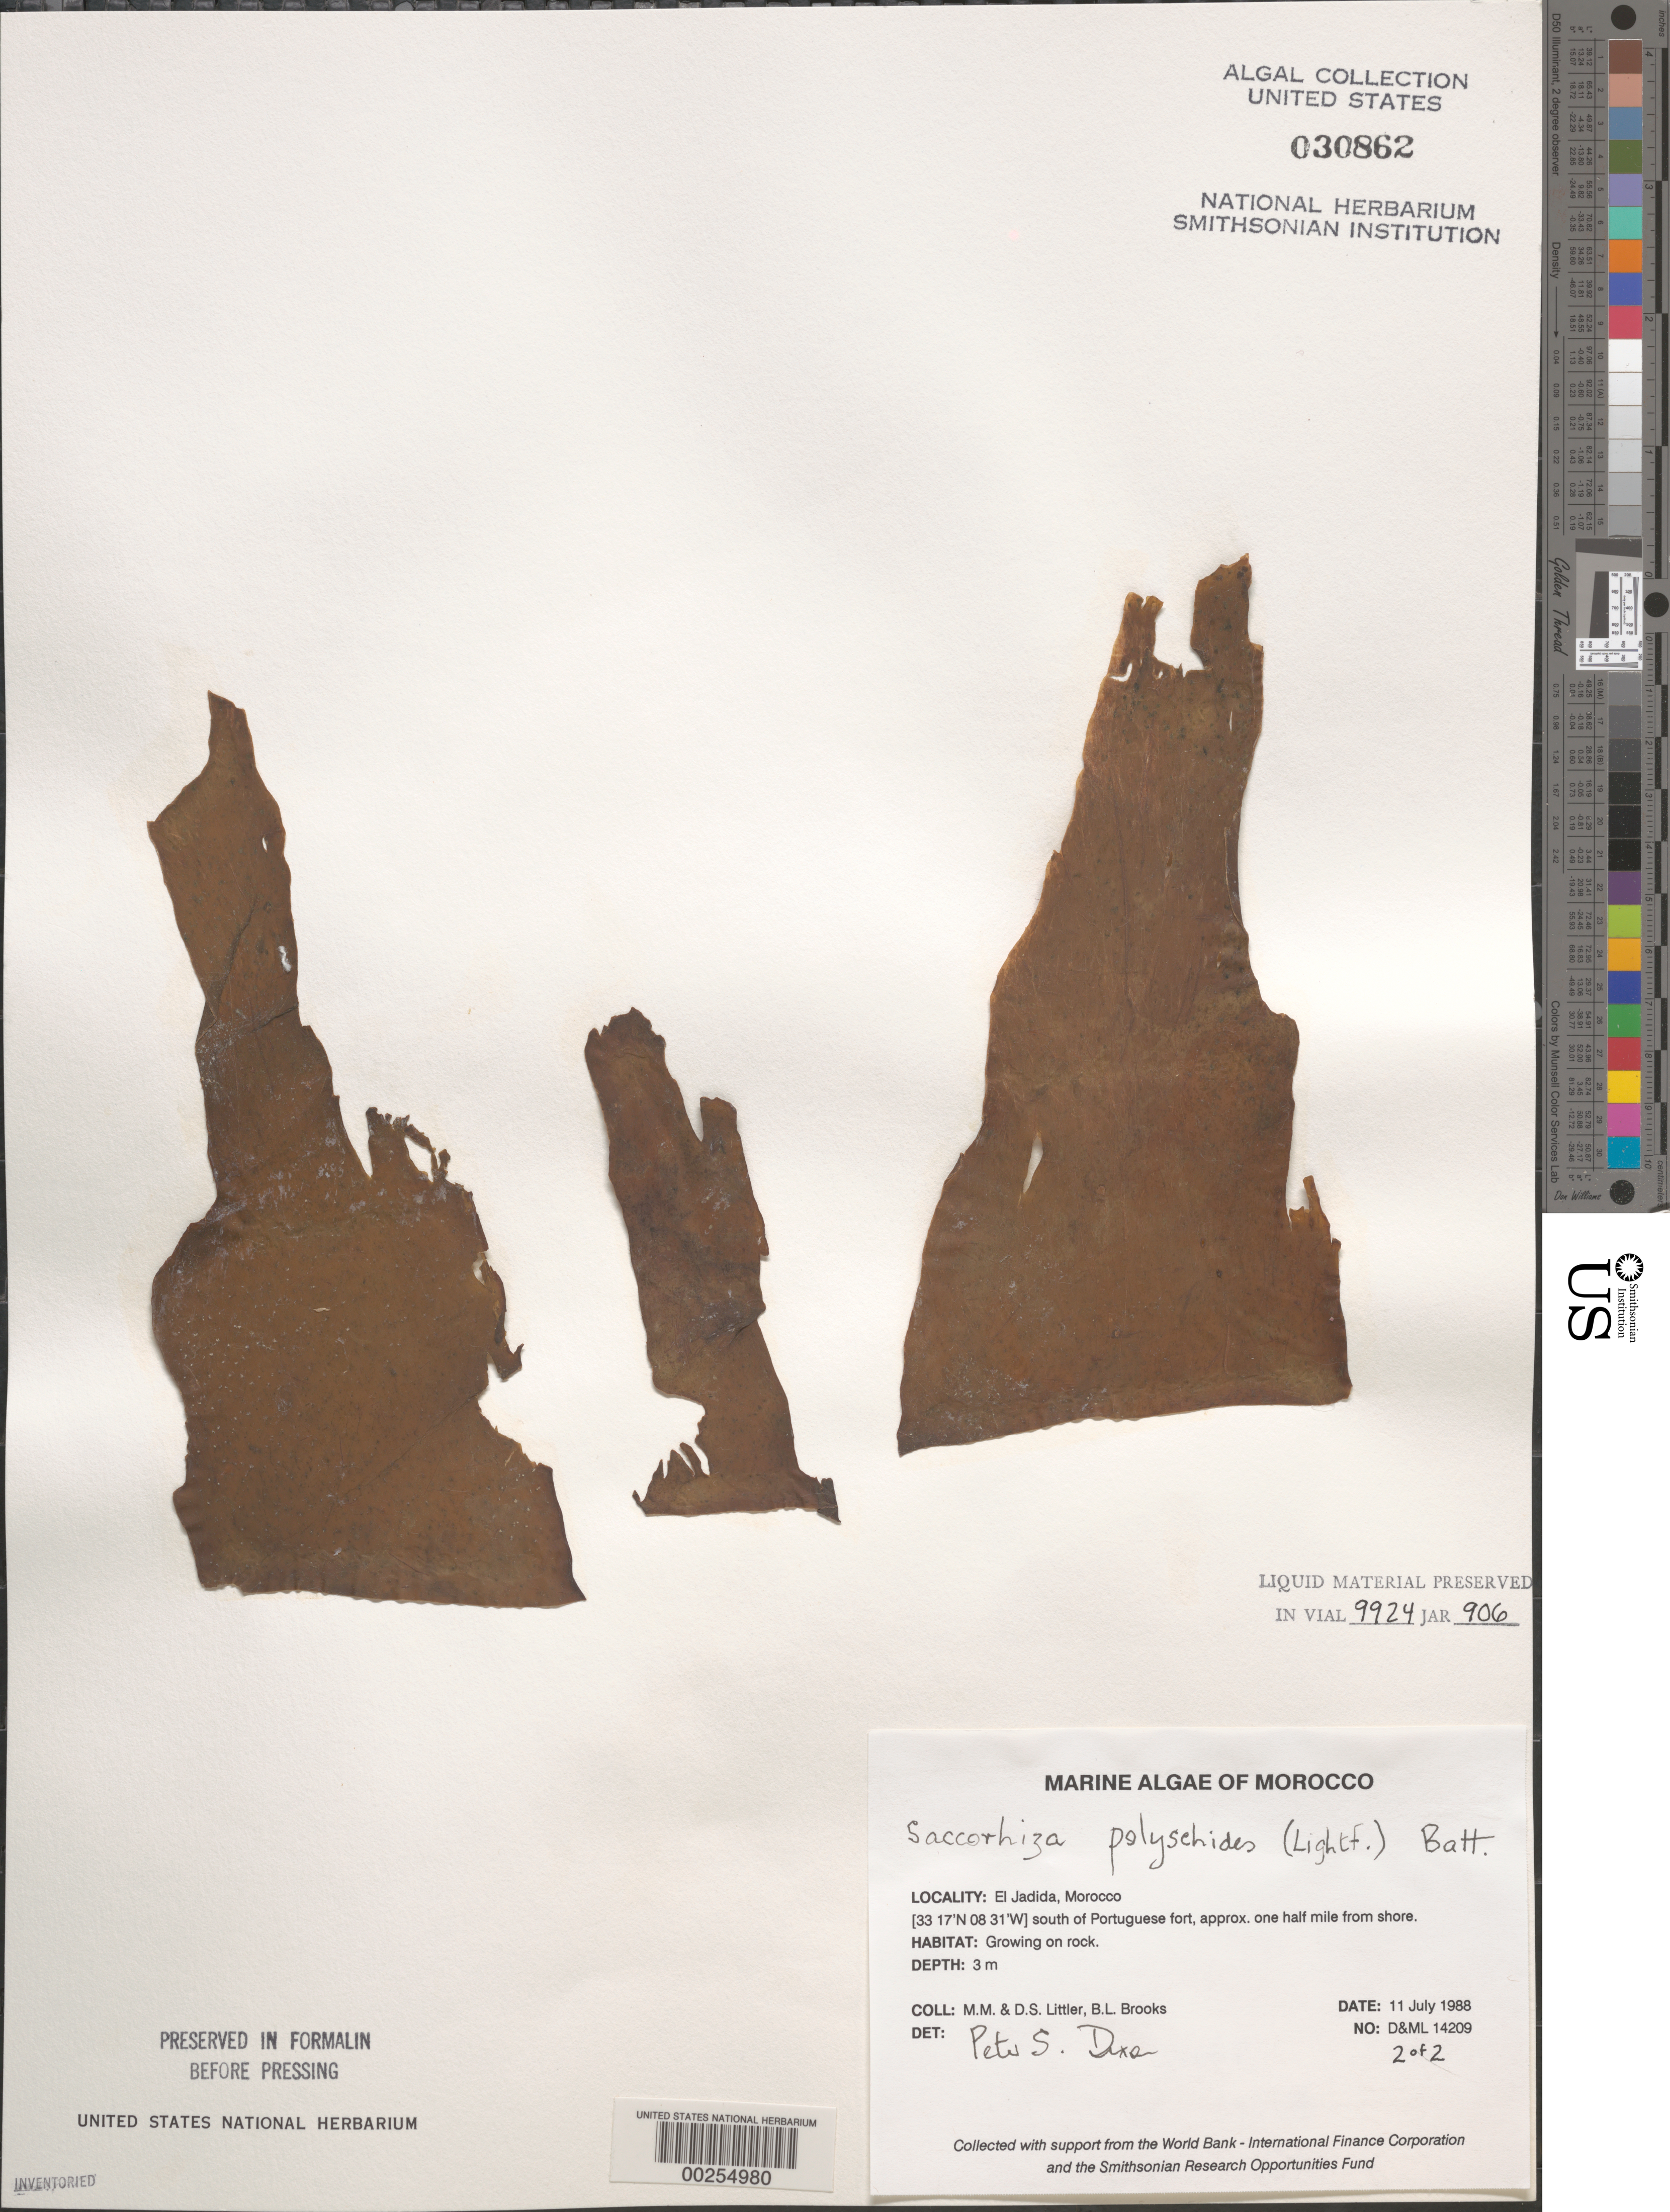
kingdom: Chromista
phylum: Foraminifera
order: Astrorhizida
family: Hyperamminidae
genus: Saccorhiza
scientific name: Saccorhiza polyschides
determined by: Dixon, P. S.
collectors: M. M. Littler, D. S. Littler & B. Brooks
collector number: D&ML 14209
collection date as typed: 11 Jul 1988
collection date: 1988-07-11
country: Morocco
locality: El Jadida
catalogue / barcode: US 30862